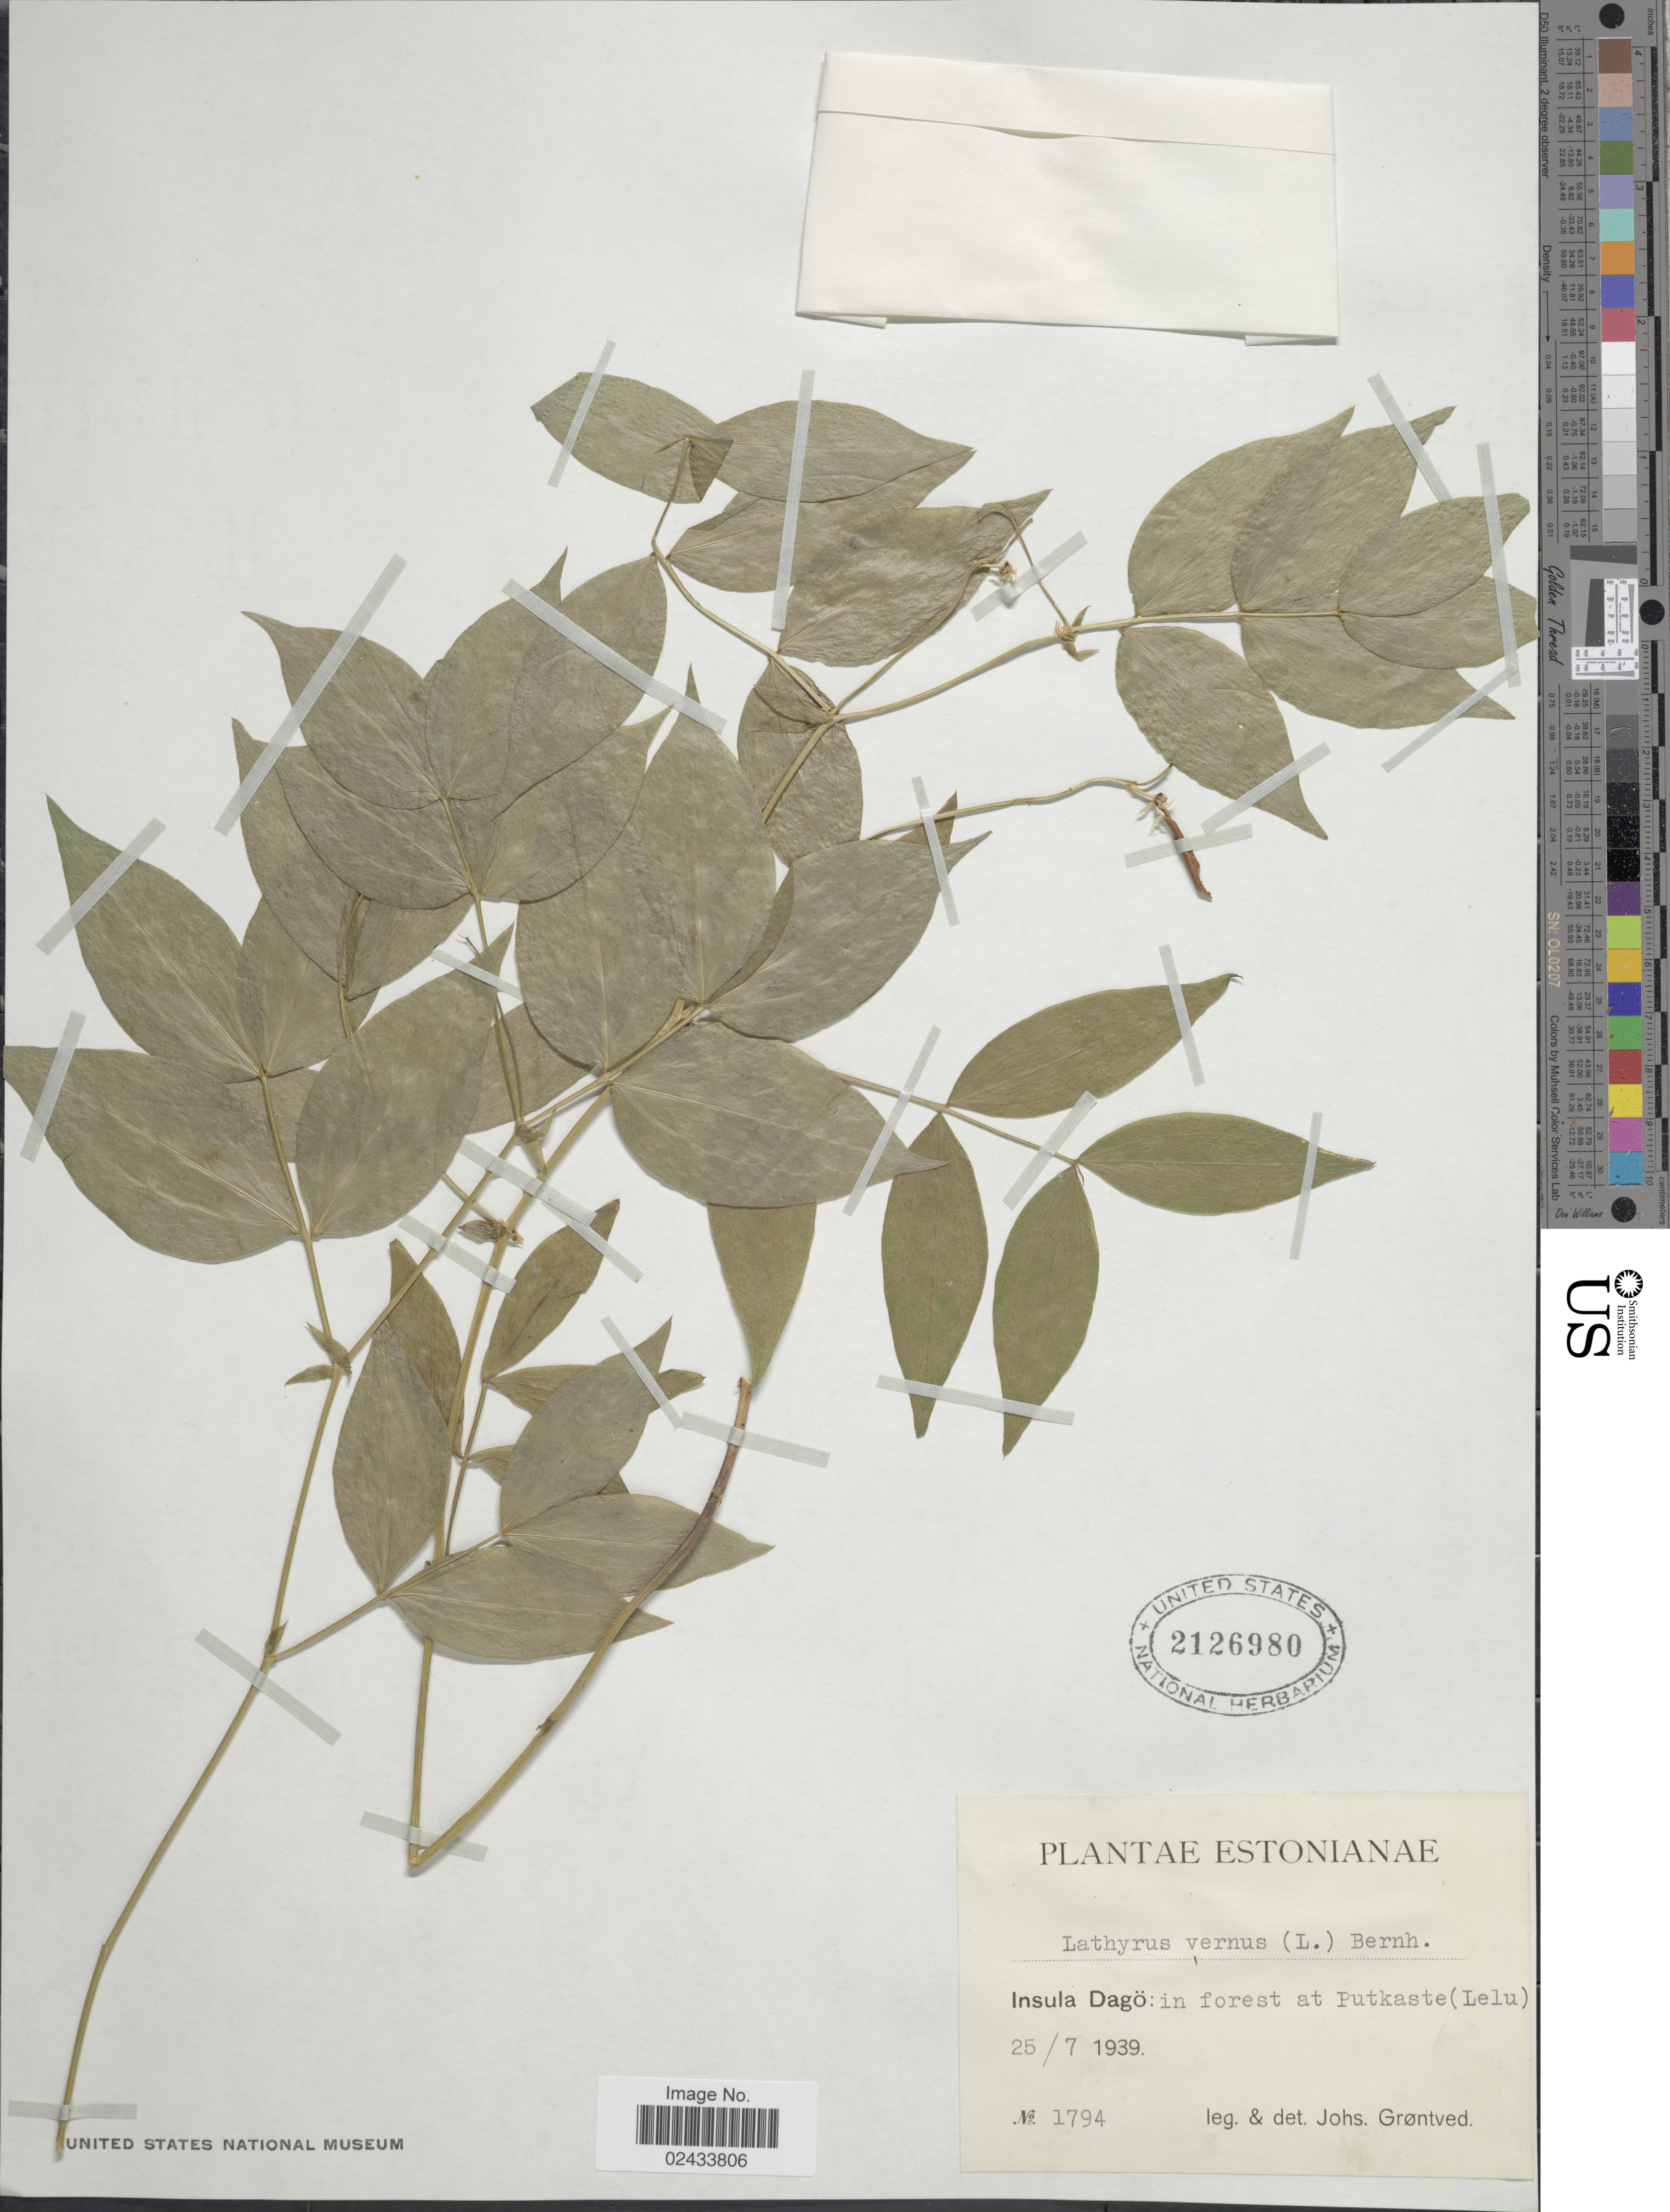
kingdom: Plantae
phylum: Tracheophyta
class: Magnoliopsida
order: Fabales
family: Fabaceae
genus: Lathyrus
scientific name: Lathyrus vernus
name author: (L.) Bernh.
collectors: J. Grøntved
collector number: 1794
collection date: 1939-07-25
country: Estonia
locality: Insula Dago: in forest at Putkaste (Lelu)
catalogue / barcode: US 216980